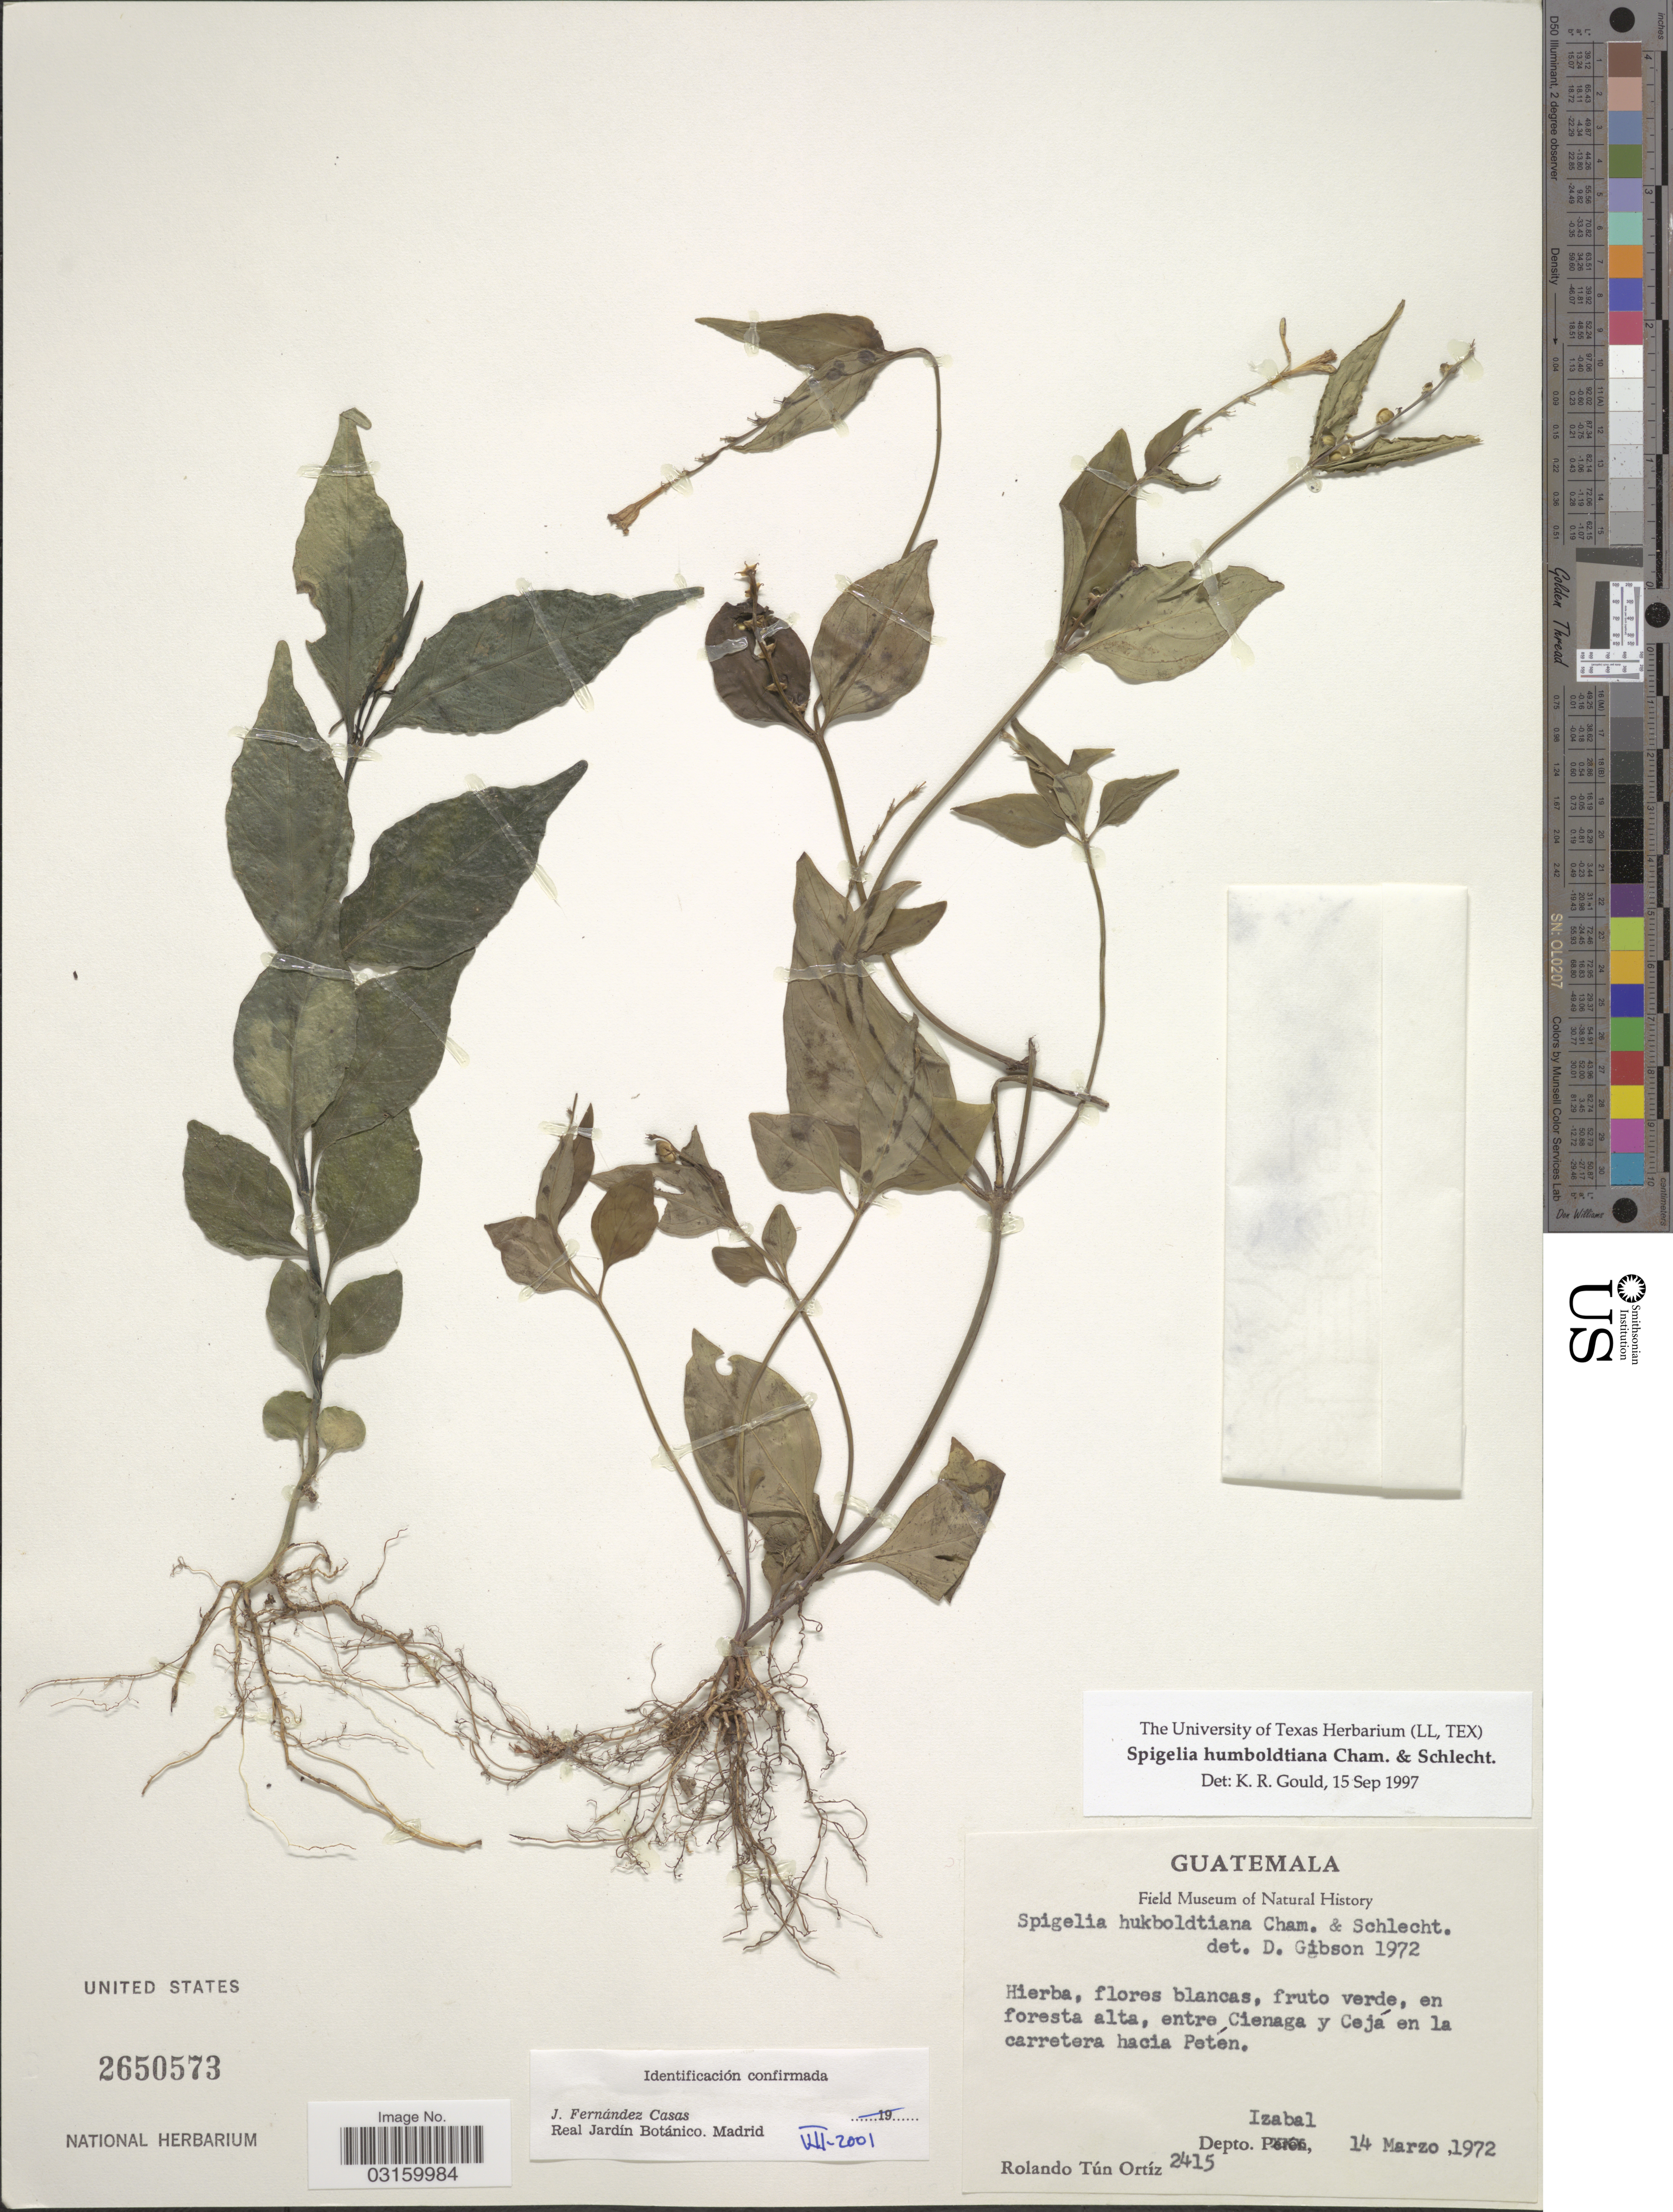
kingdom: Plantae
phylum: Tracheophyta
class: Magnoliopsida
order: Gentianales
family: Loganiaceae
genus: Spigelia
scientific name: Spigelia humboldtiana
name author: Cham. & Schltdl.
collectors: R. T. Ortíz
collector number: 2415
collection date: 1972-03-14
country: Guatemala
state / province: Izabal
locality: Entre Cienaga y Cejá en la carretera hacia Petén. Depto. Izabal.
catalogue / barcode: US 2650573